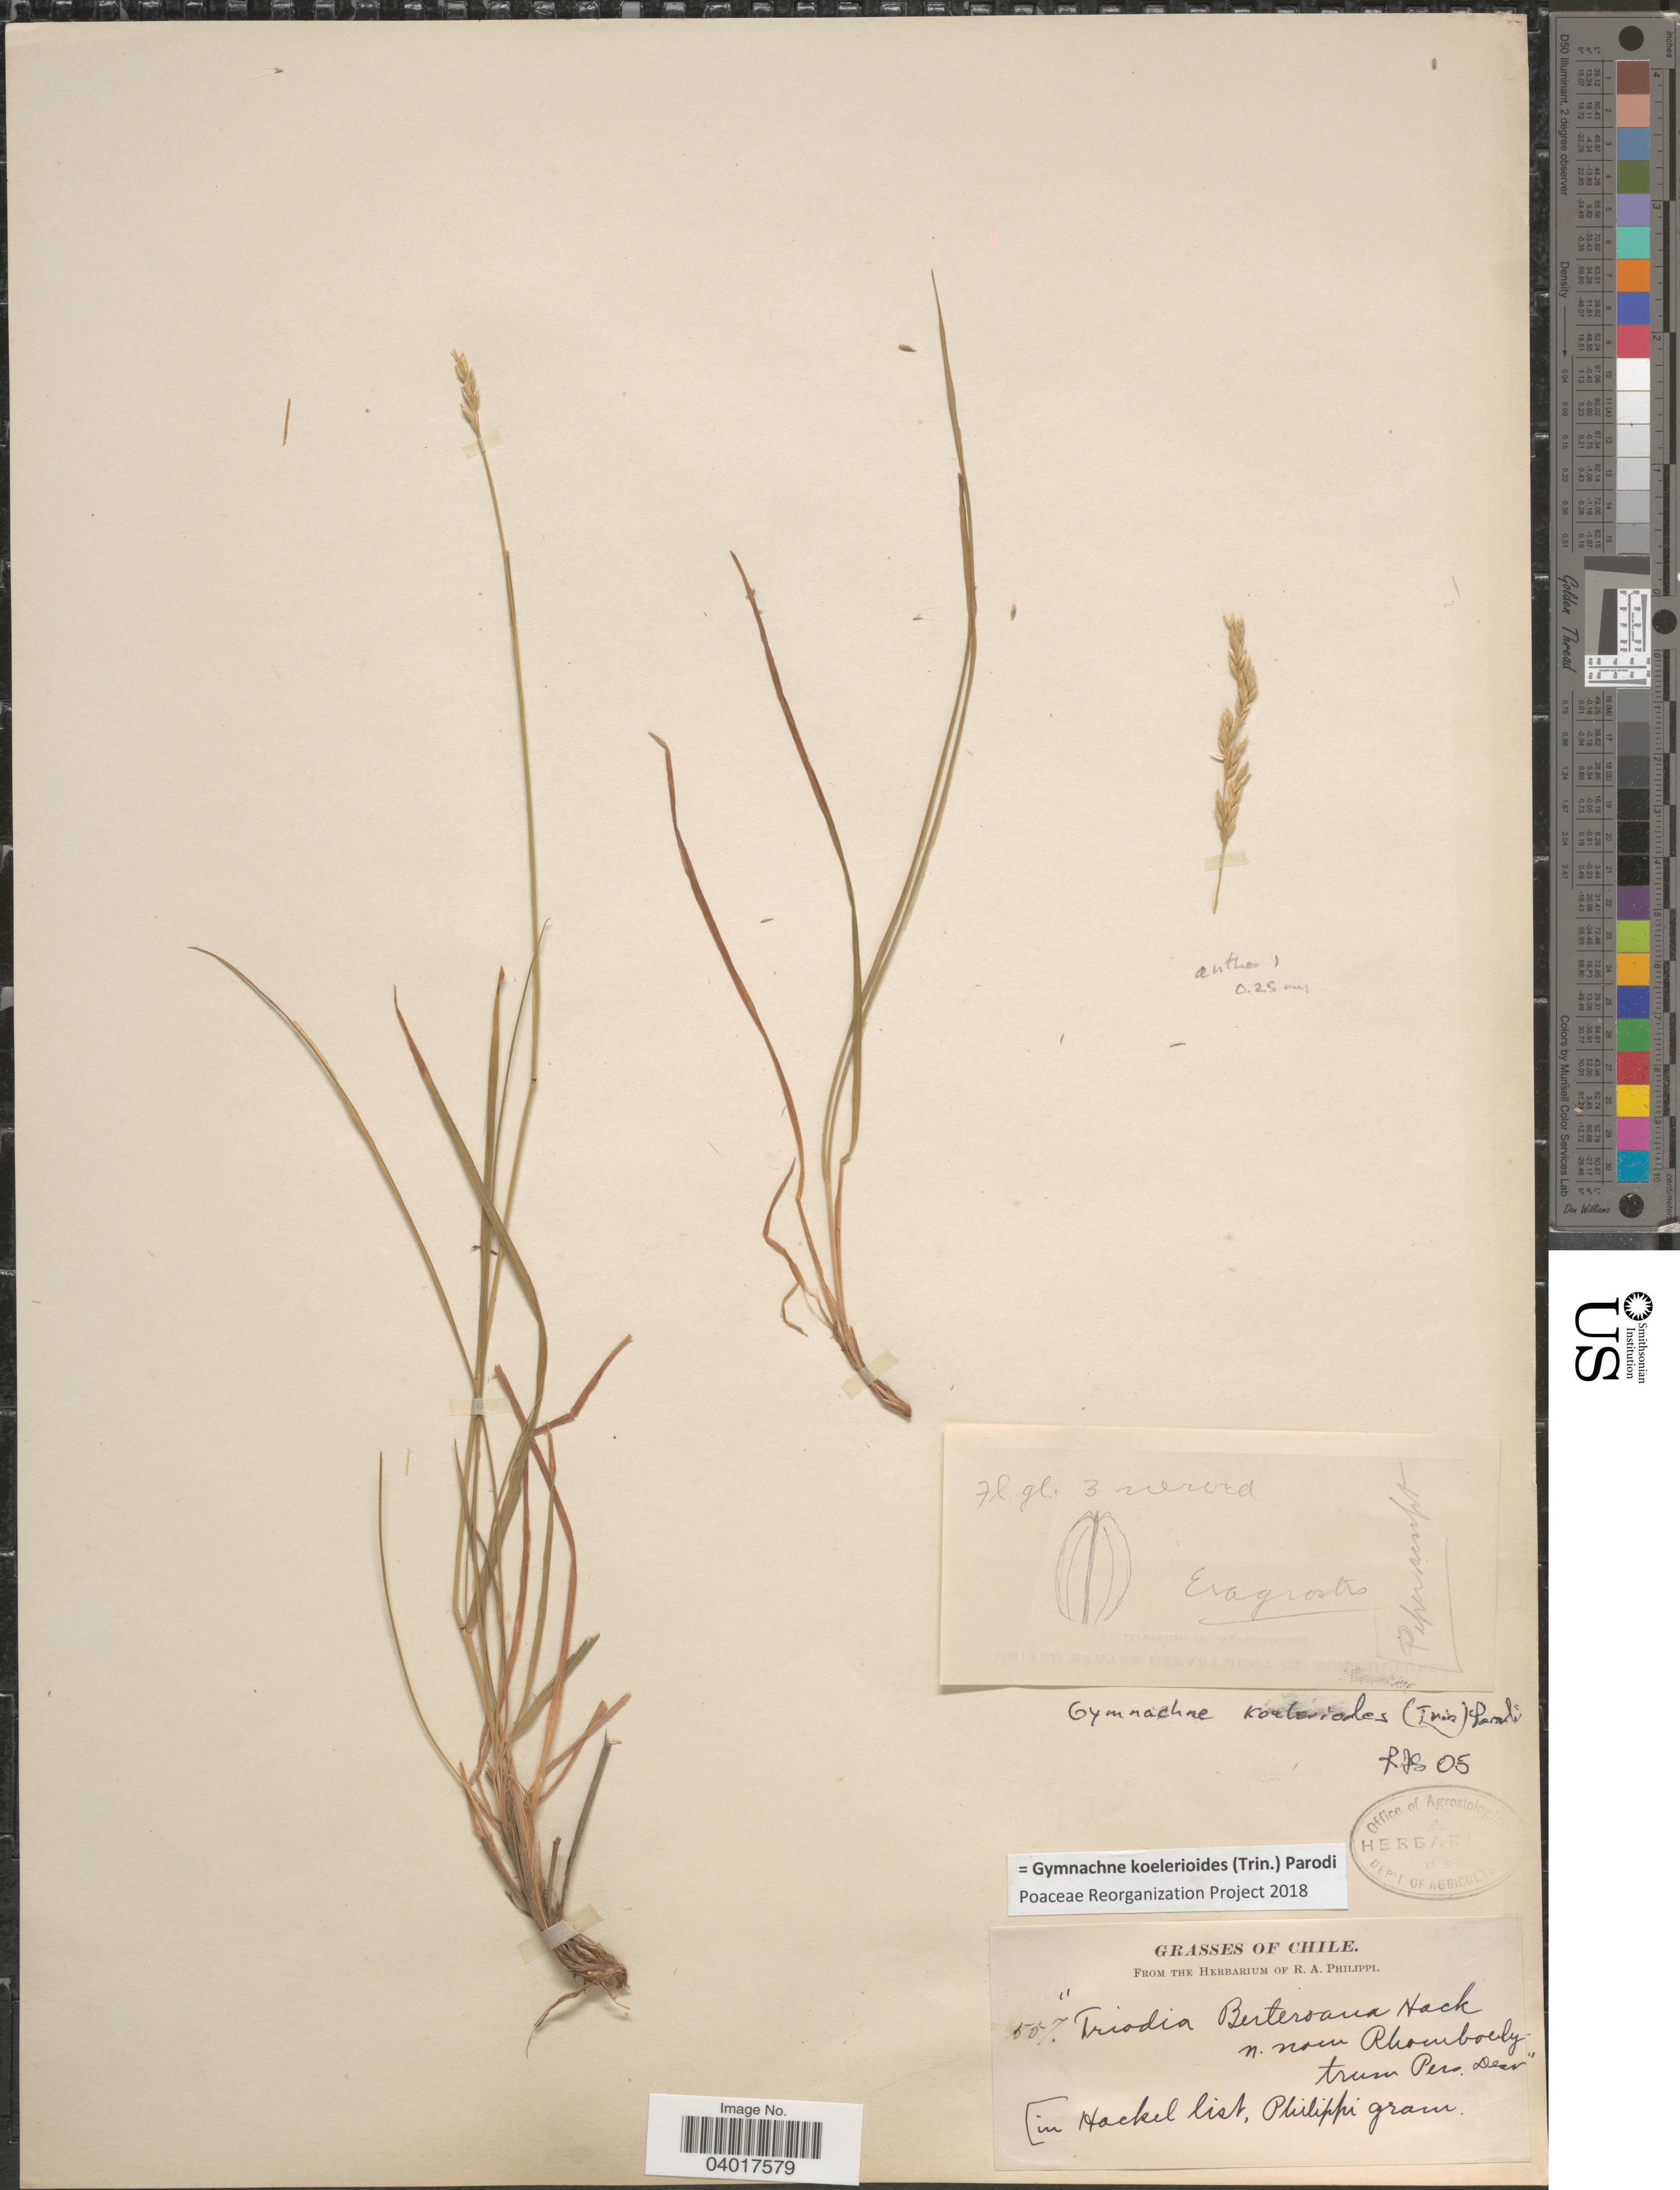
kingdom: Plantae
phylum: Tracheophyta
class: Liliopsida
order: Poales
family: Poaceae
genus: Rhombolytrum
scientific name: Rhombolytrum koelerioides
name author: (Trin.) L.N. Silva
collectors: ex. herb. R.A. Philippi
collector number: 557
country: Chile